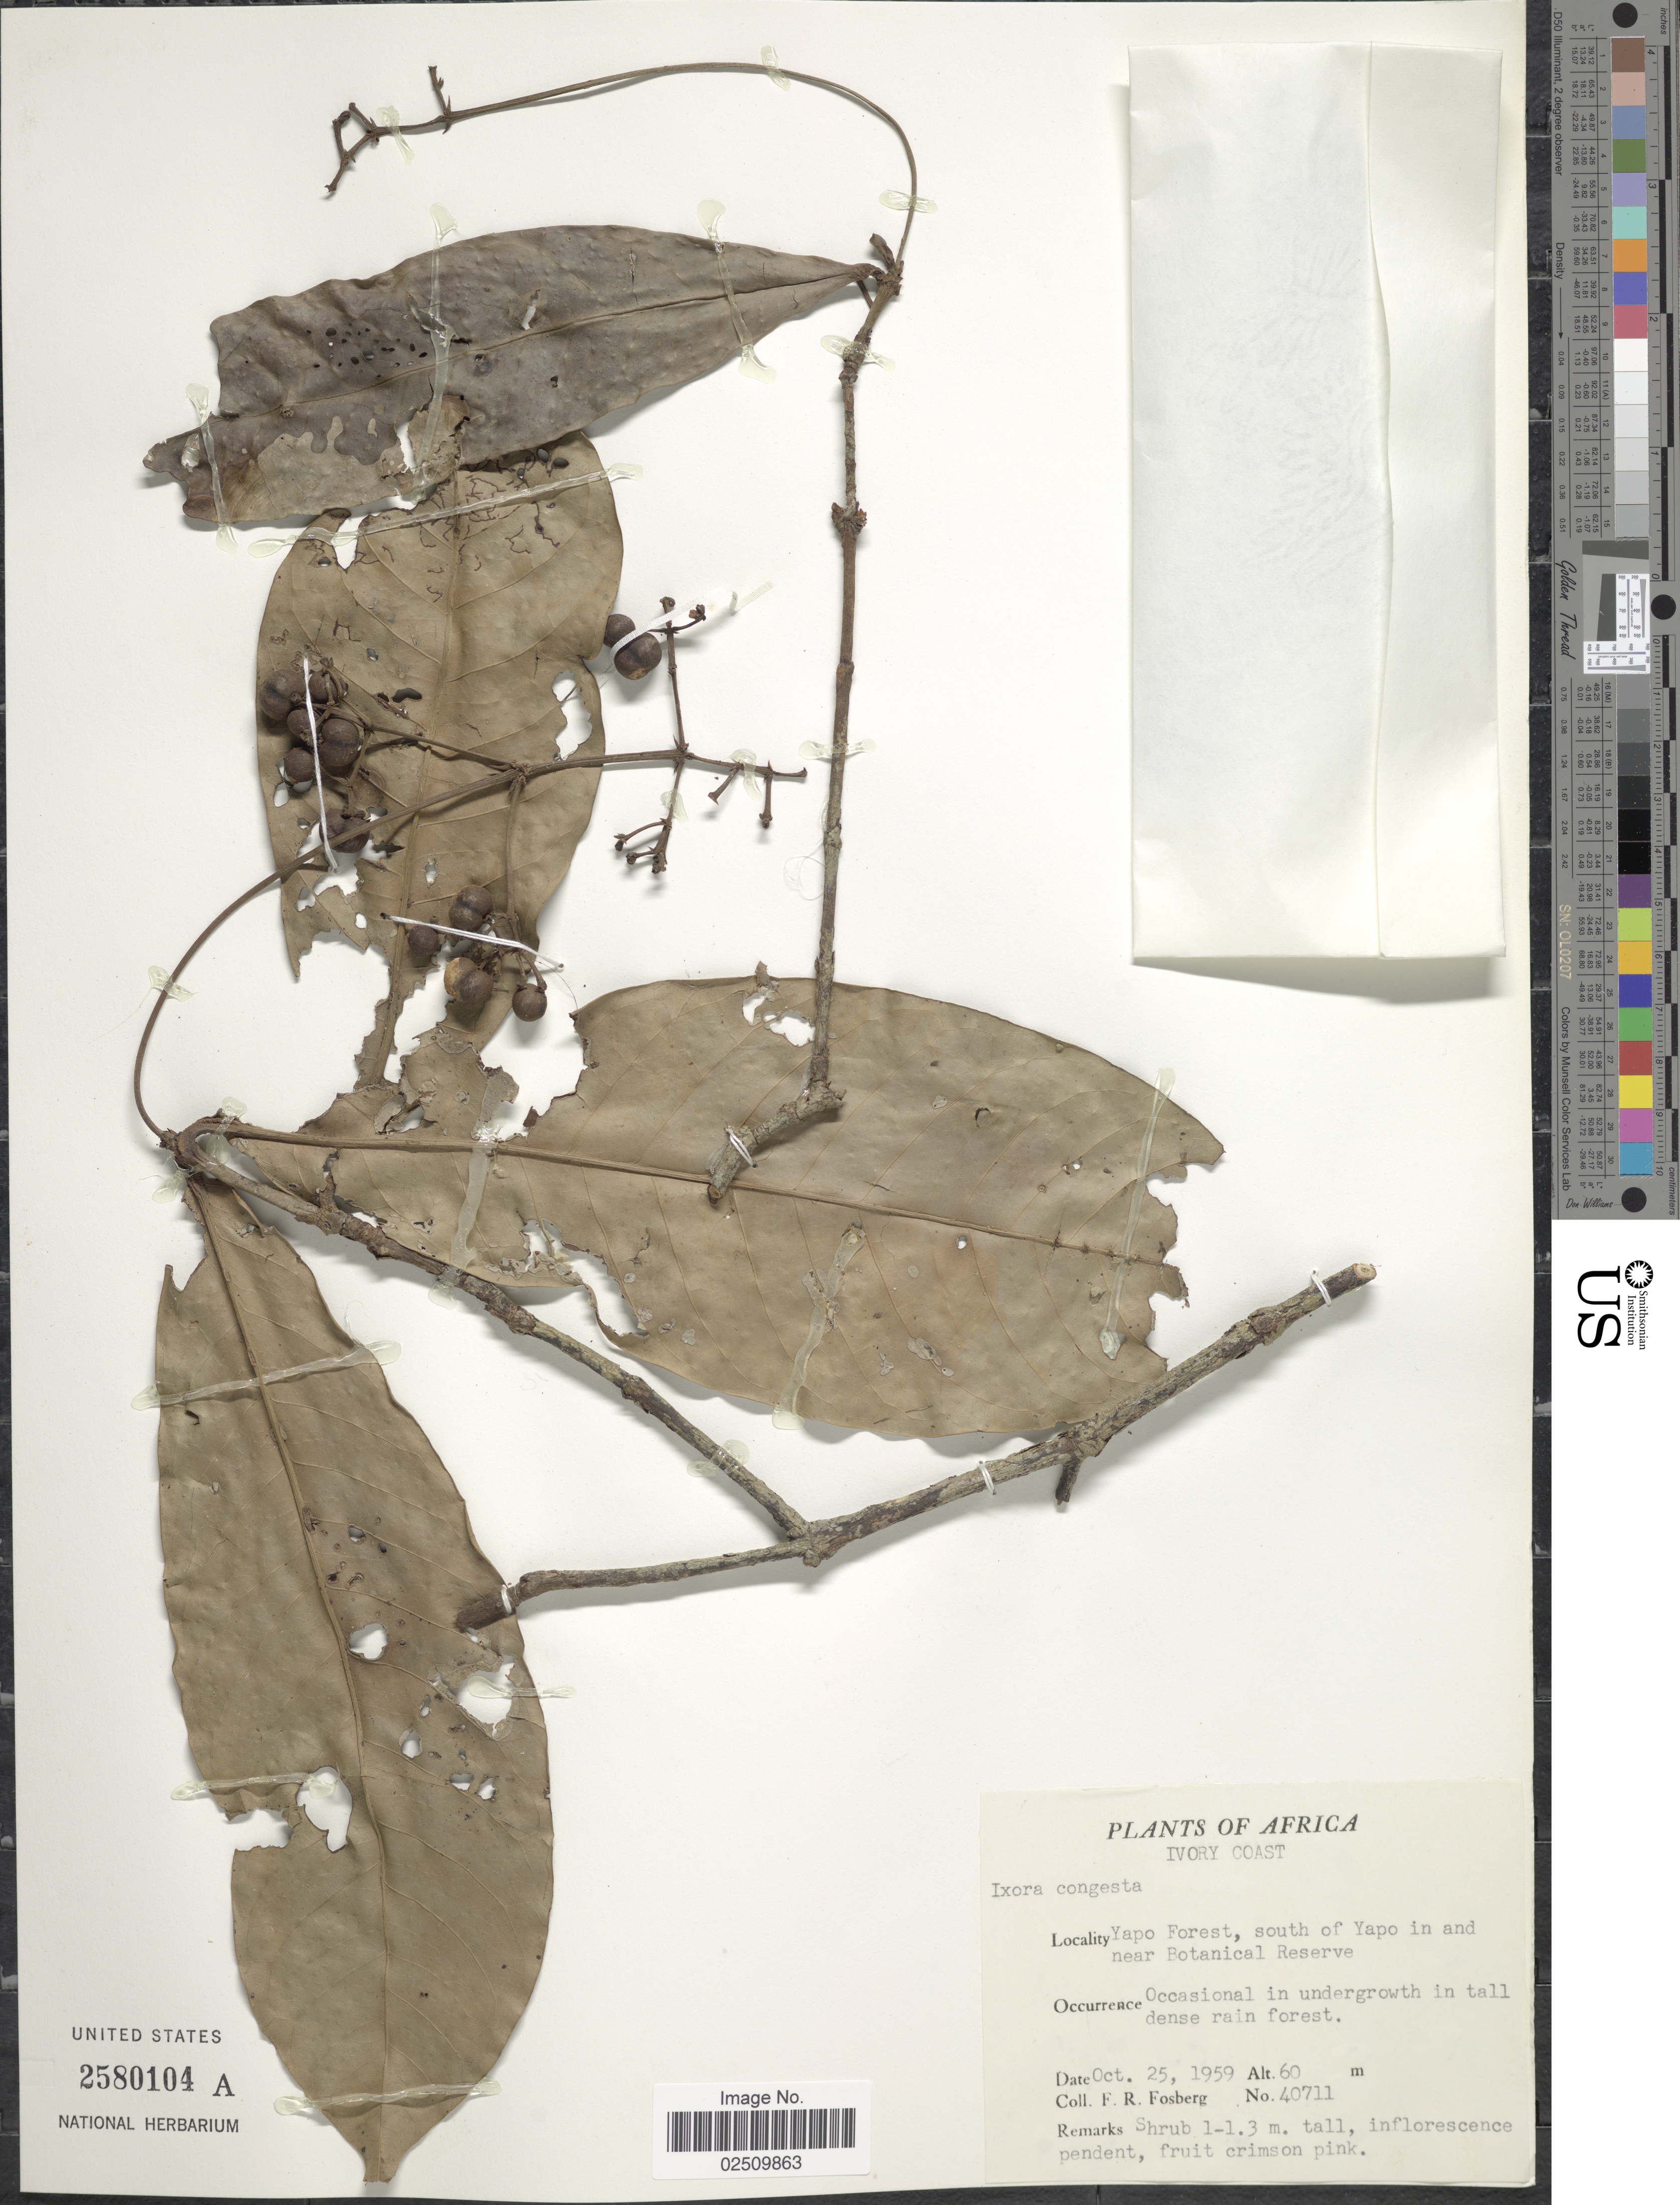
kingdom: Plantae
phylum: Tracheophyta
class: Magnoliopsida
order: Gentianales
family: Rubiaceae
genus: Ixora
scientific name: Ixora aggregata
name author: Hutch.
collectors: F. R. Fosberg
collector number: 40711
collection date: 1959-10-25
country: Ivory Coast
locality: Yapo Forest, south of Yapo in and near Botanical Reserve.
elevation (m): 60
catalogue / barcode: US 2580104A